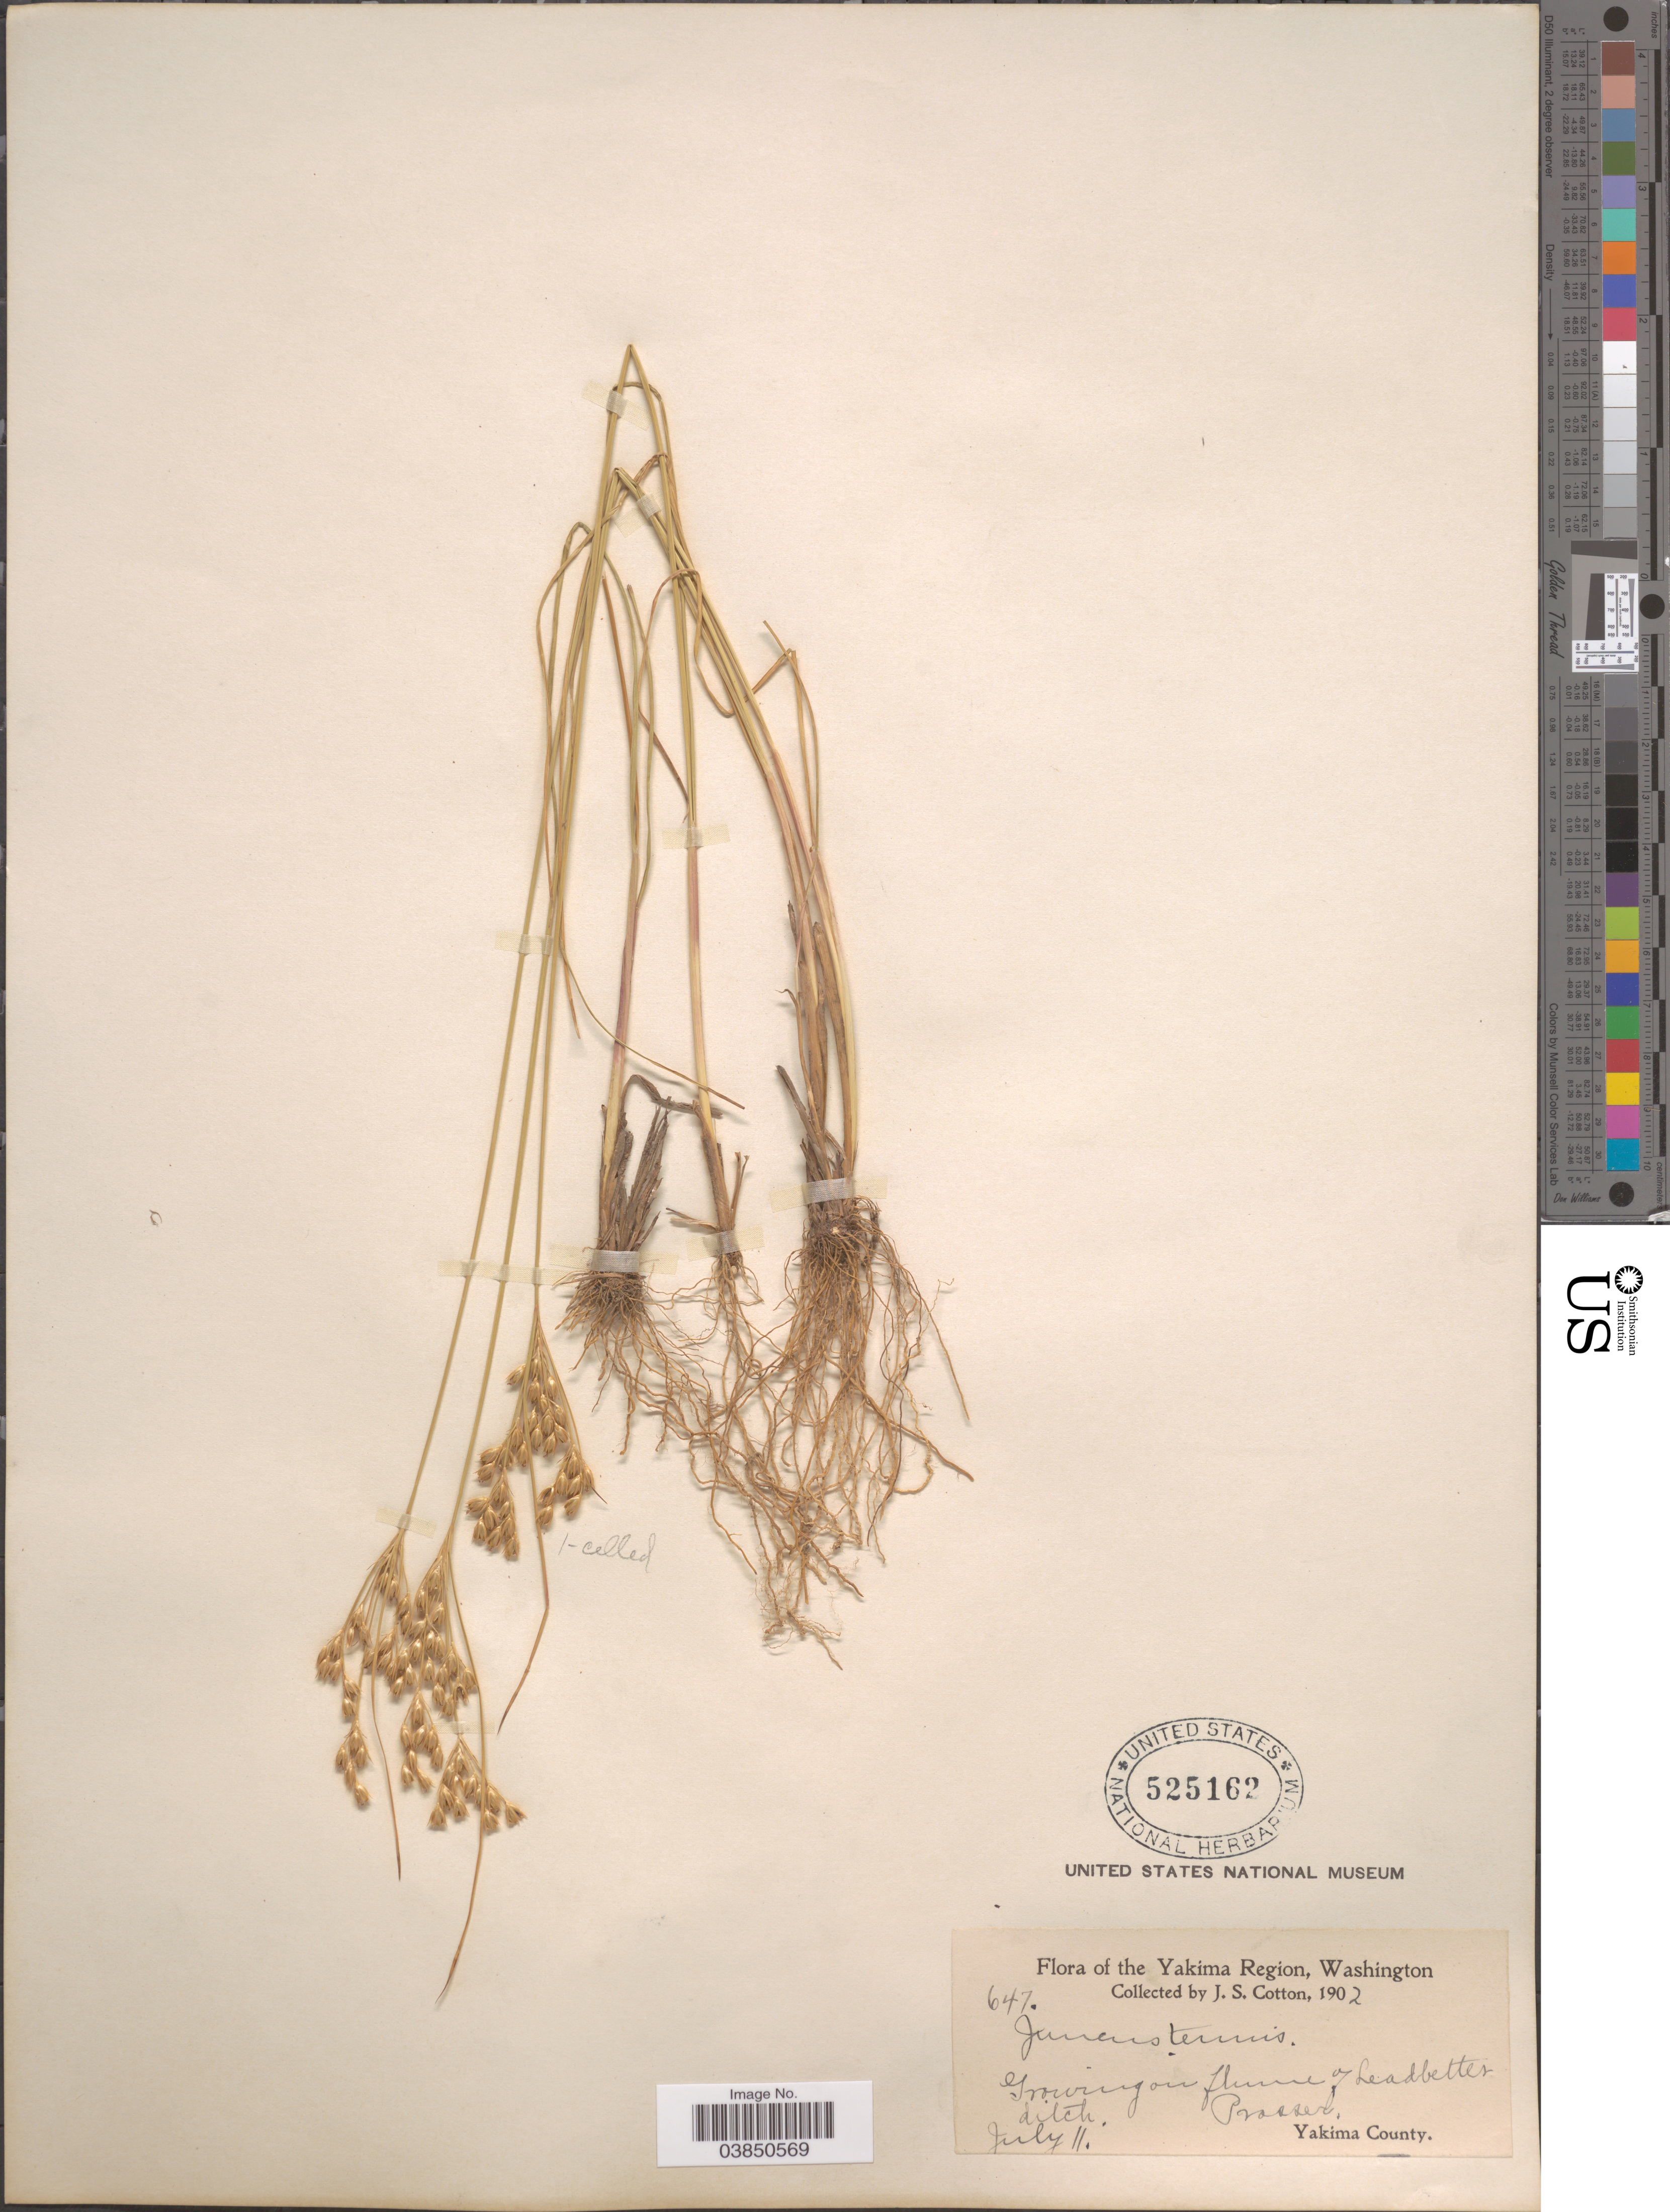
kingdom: Plantae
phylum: Tracheophyta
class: Liliopsida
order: Poales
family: Juncaceae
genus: Juncus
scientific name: Juncus brachycephalus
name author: (Engelm.) Buchenau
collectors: J. S. Cotton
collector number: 647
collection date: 1902-07-11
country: United States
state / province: Washington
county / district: Yakima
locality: The Yakima Region. Growing on fluvial of Leadbetter ditch. Prosser. Yakima County.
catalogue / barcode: US 525162